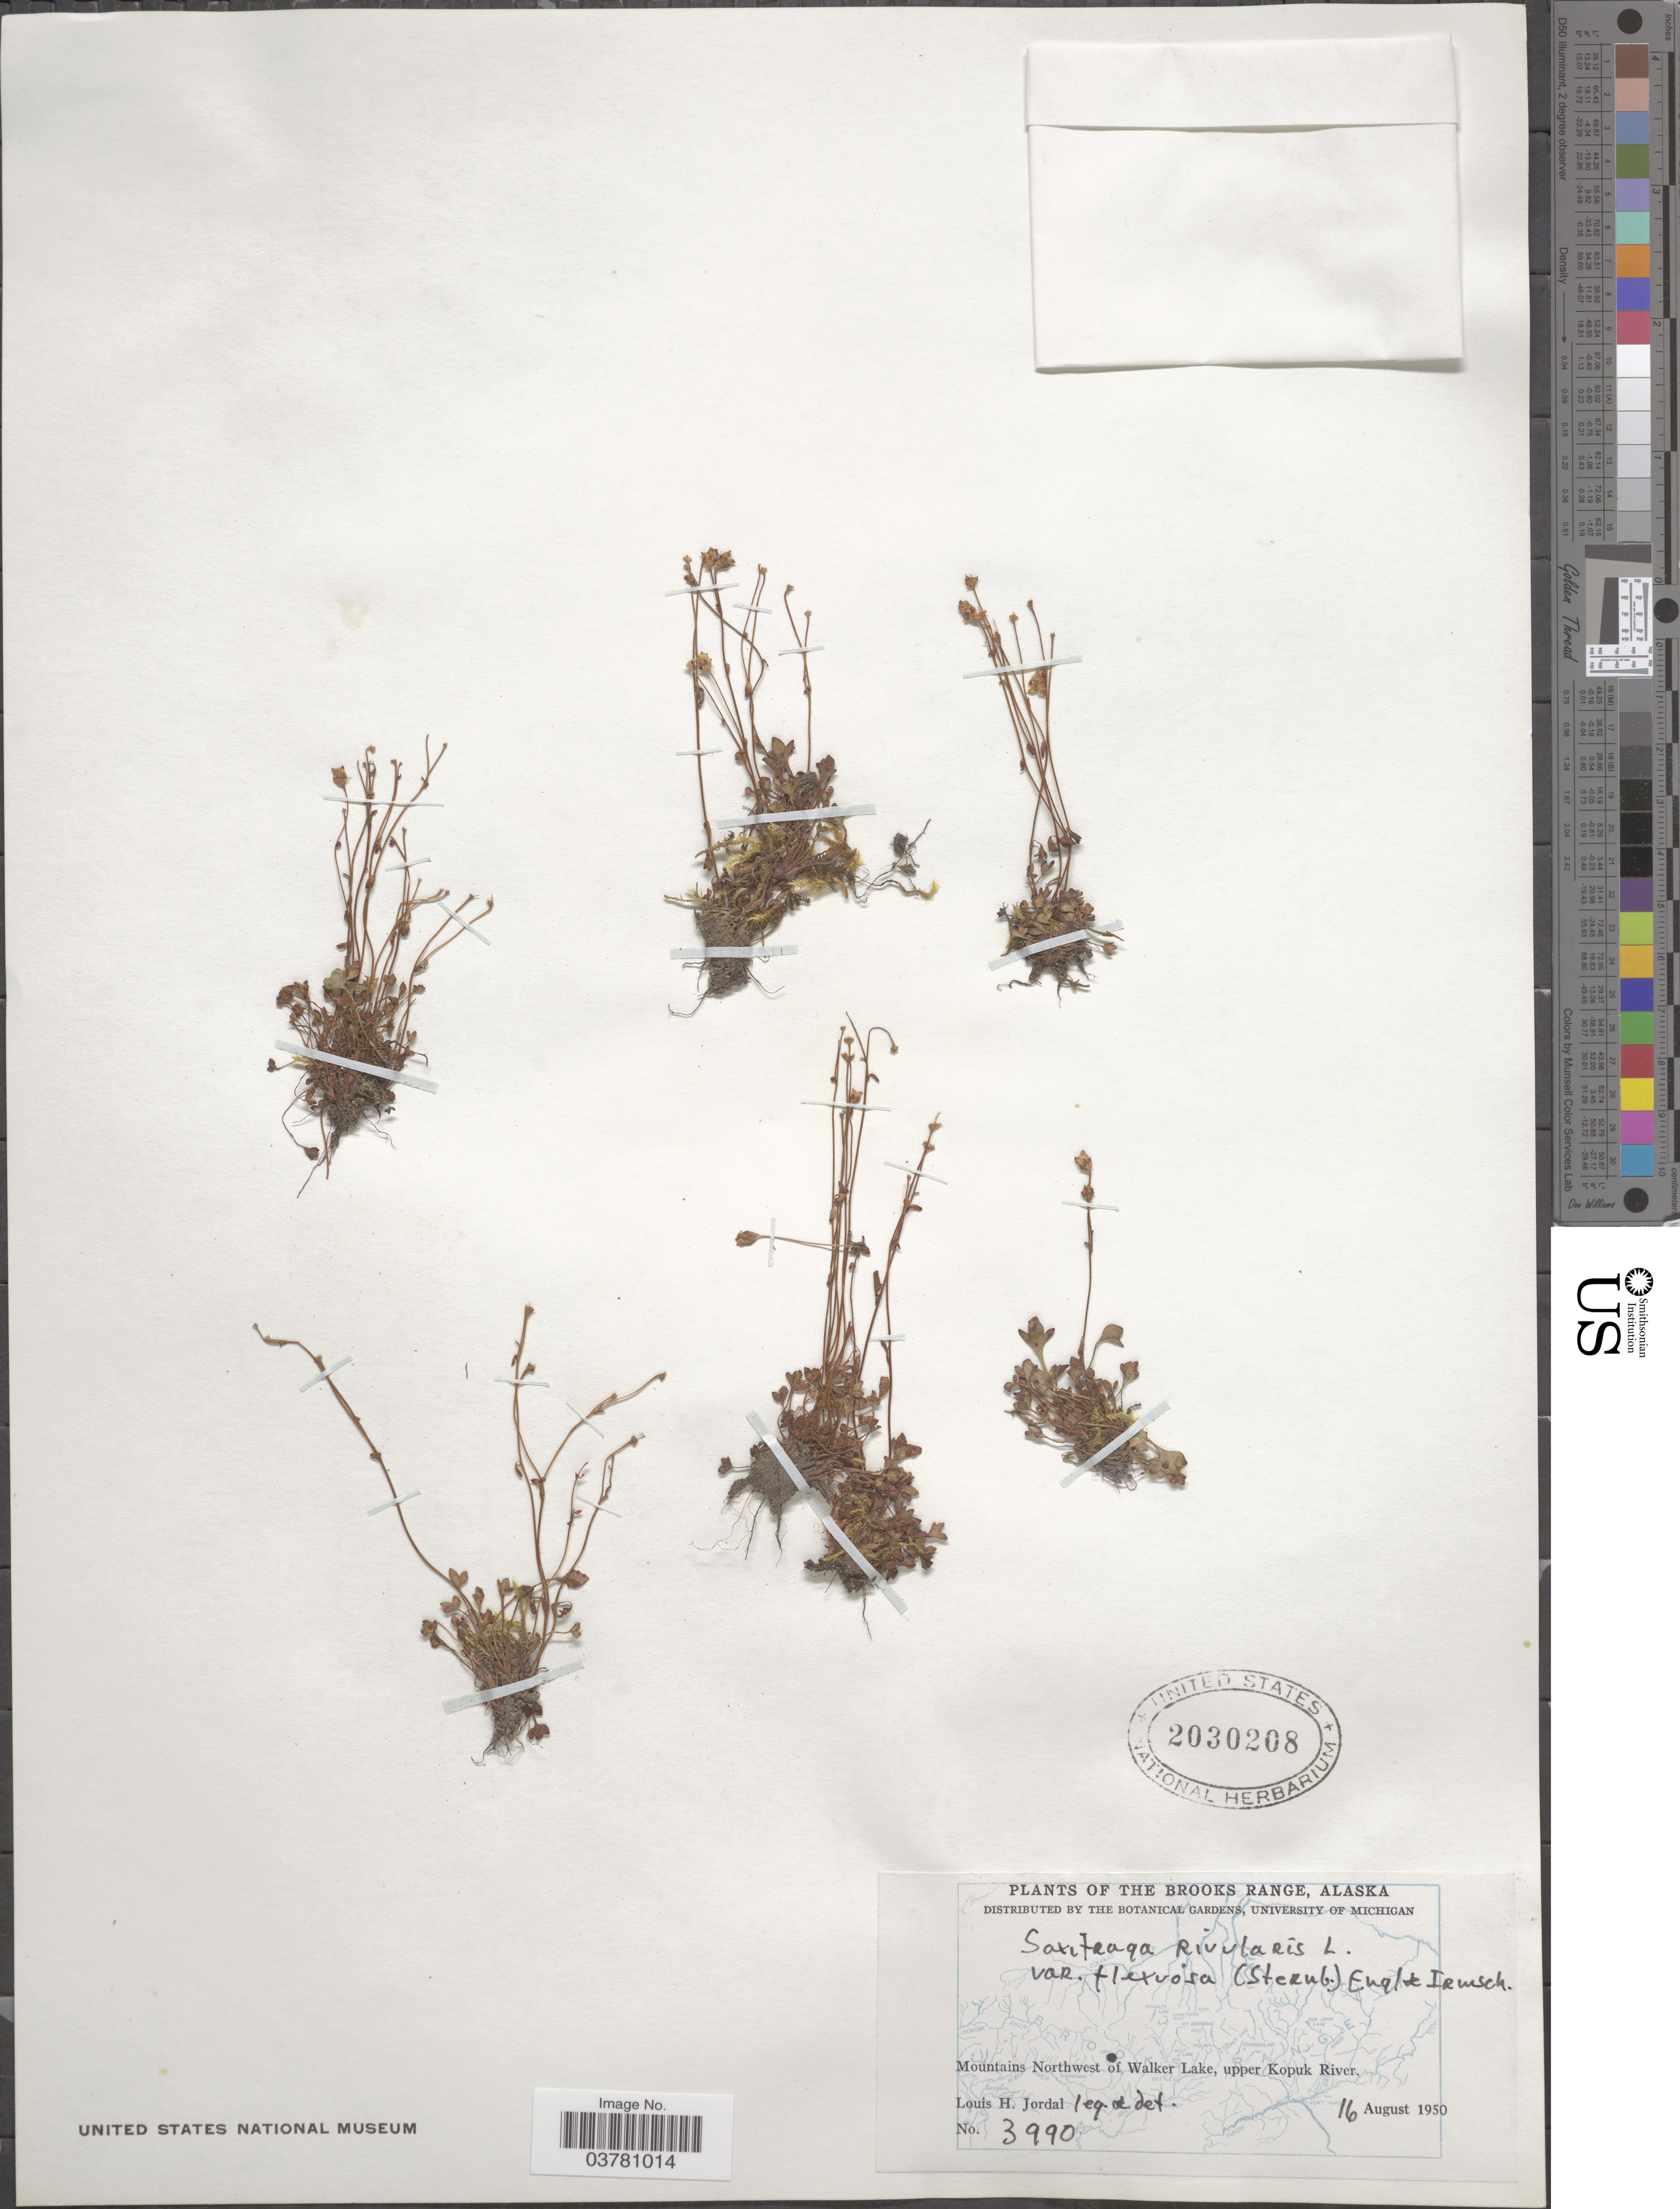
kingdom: Plantae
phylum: Tracheophyta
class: Magnoliopsida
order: Saxifragales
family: Saxifragaceae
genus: Saxifraga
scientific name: Saxifraga rivularis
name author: L.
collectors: L. Jordal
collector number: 3990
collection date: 1950-08-16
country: United States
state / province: Alaska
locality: Brooks Range. Mountains Northwest of Walker Lake, upper Kopuk River.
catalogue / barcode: US 2030208